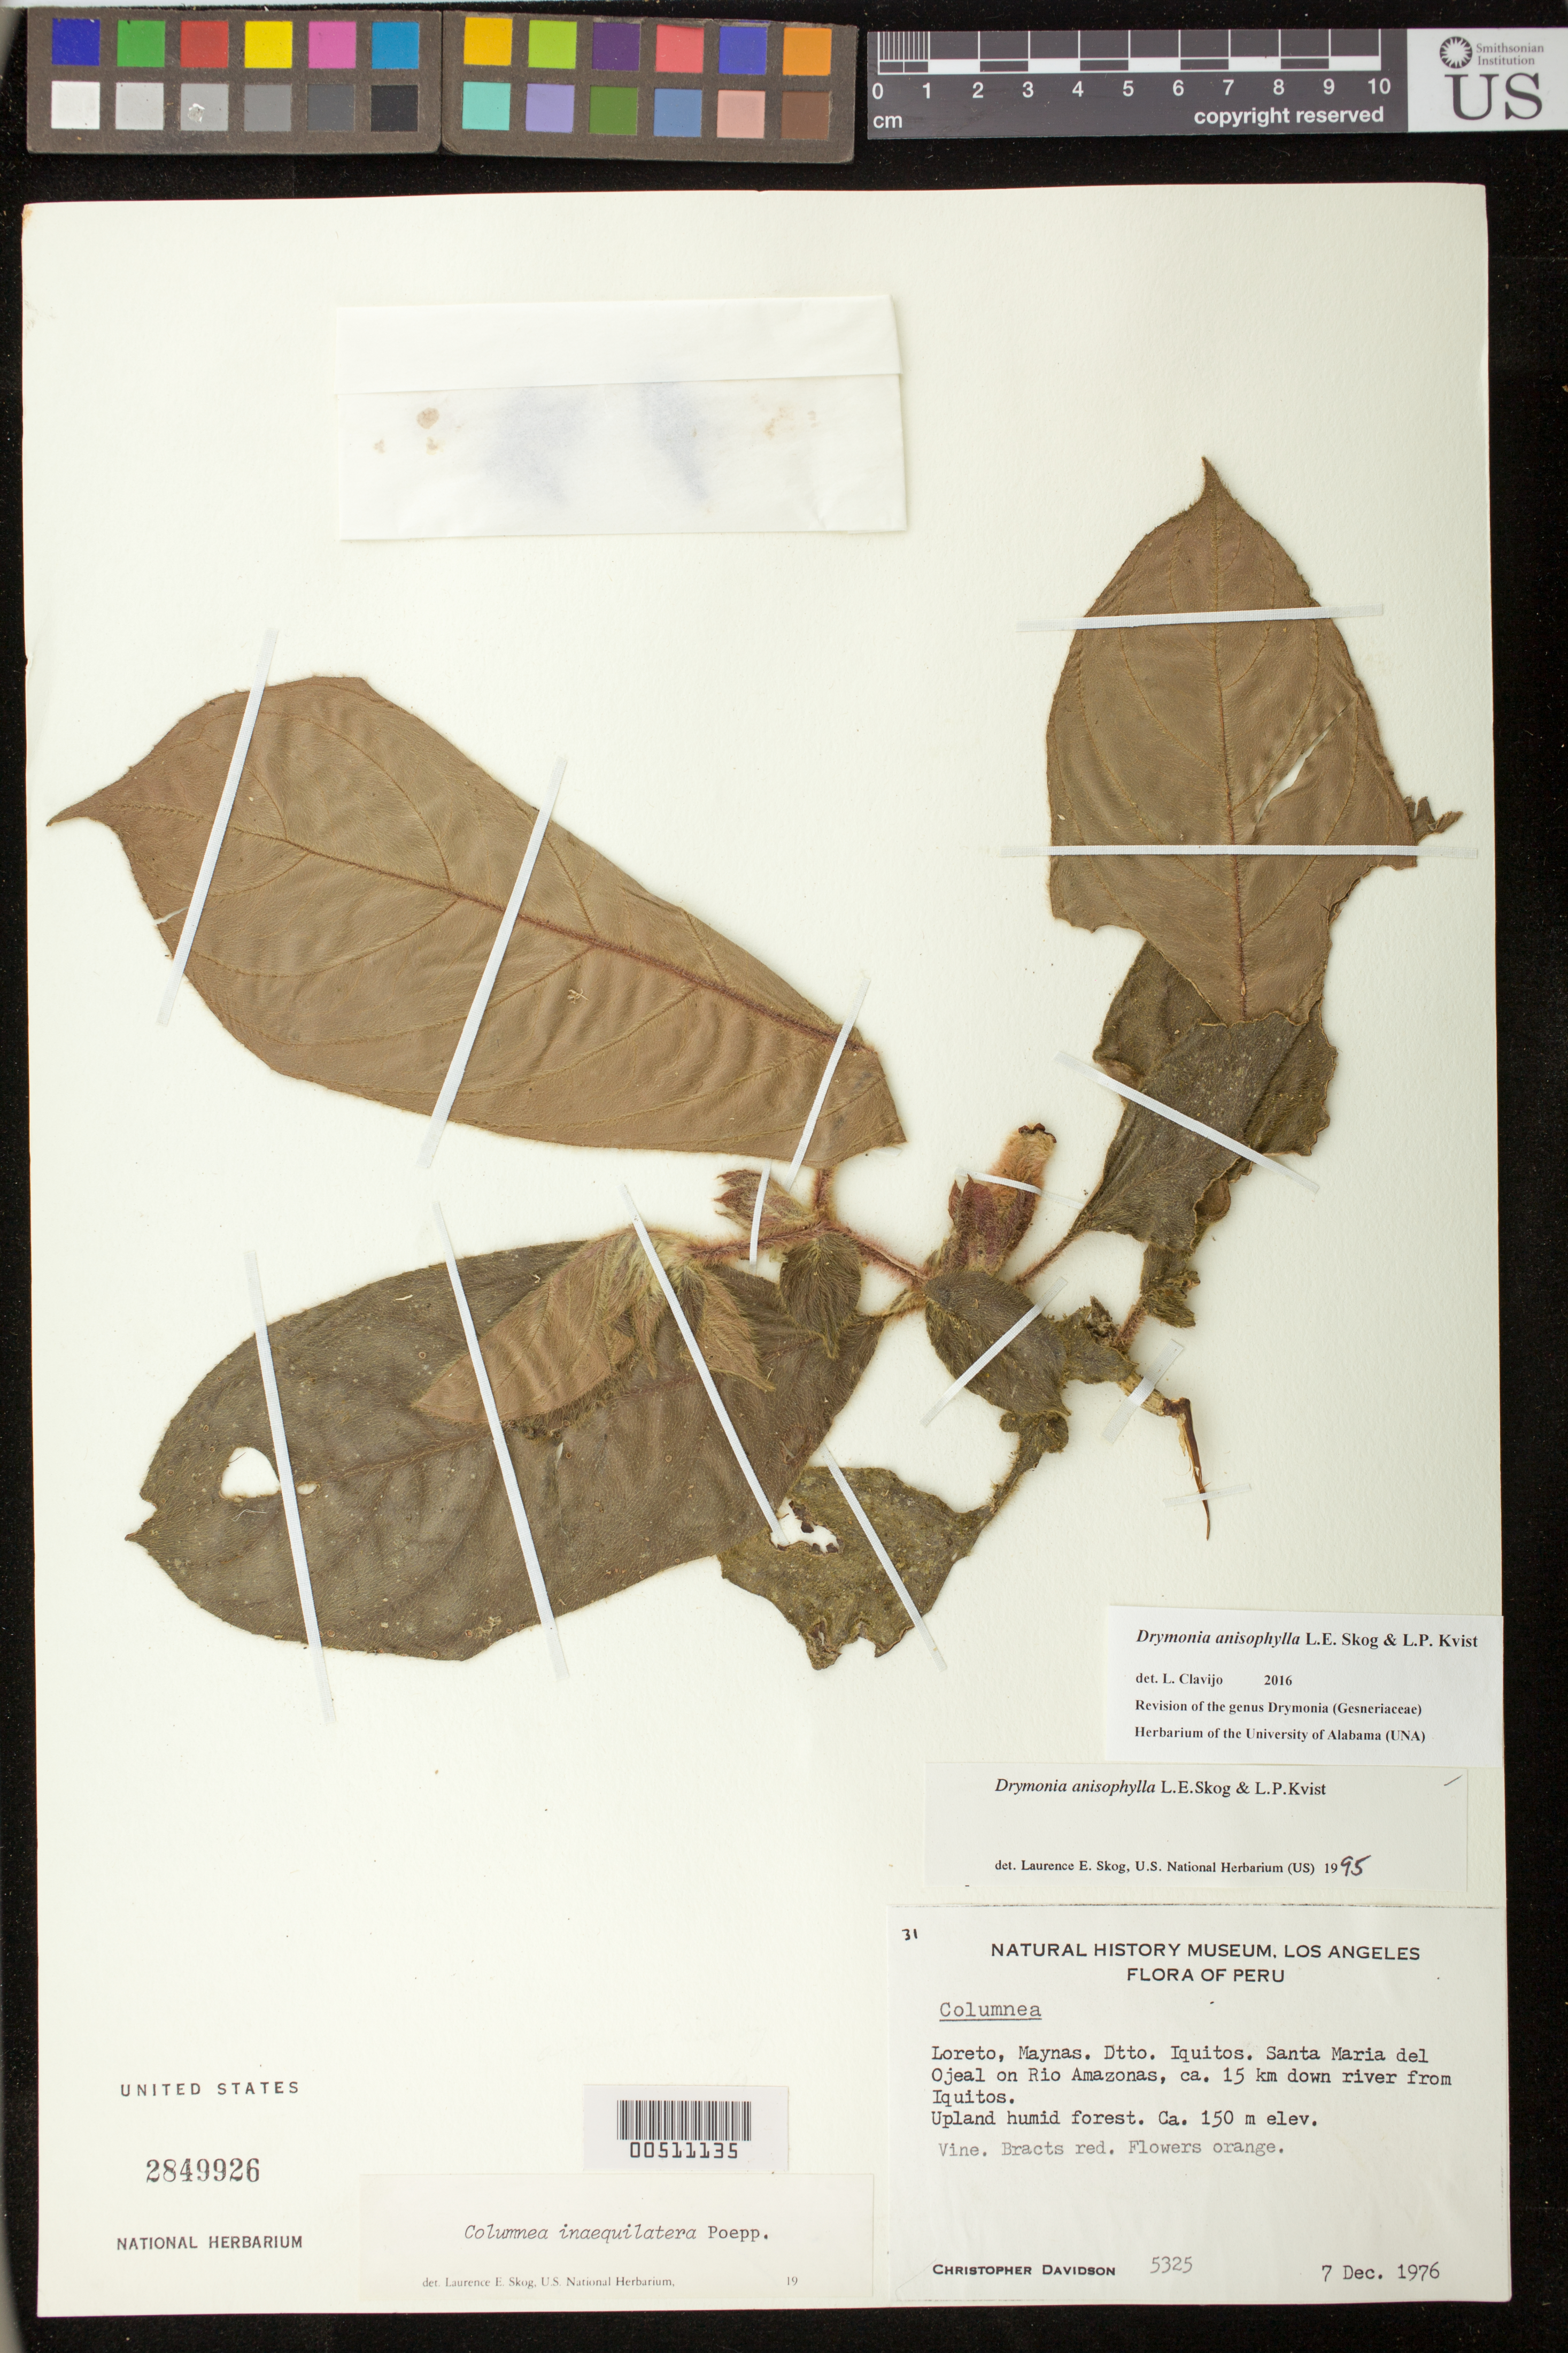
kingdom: Plantae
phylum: Tracheophyta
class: Magnoliopsida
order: Lamiales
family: Gesneriaceae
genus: Drymonia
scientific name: Drymonia anisophylla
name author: L.E. Skog & L.P. Kvist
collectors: C. Davidson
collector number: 5325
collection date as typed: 07 Dec 1976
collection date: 1976-12-07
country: Peru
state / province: Loreto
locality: Maynas. Dtto. Iquitos. Santa Maria del Ojeal on Rio Amazonas, ca. 15 km down river from Iquitos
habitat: Upland humid forest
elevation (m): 150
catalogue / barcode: US 2849926